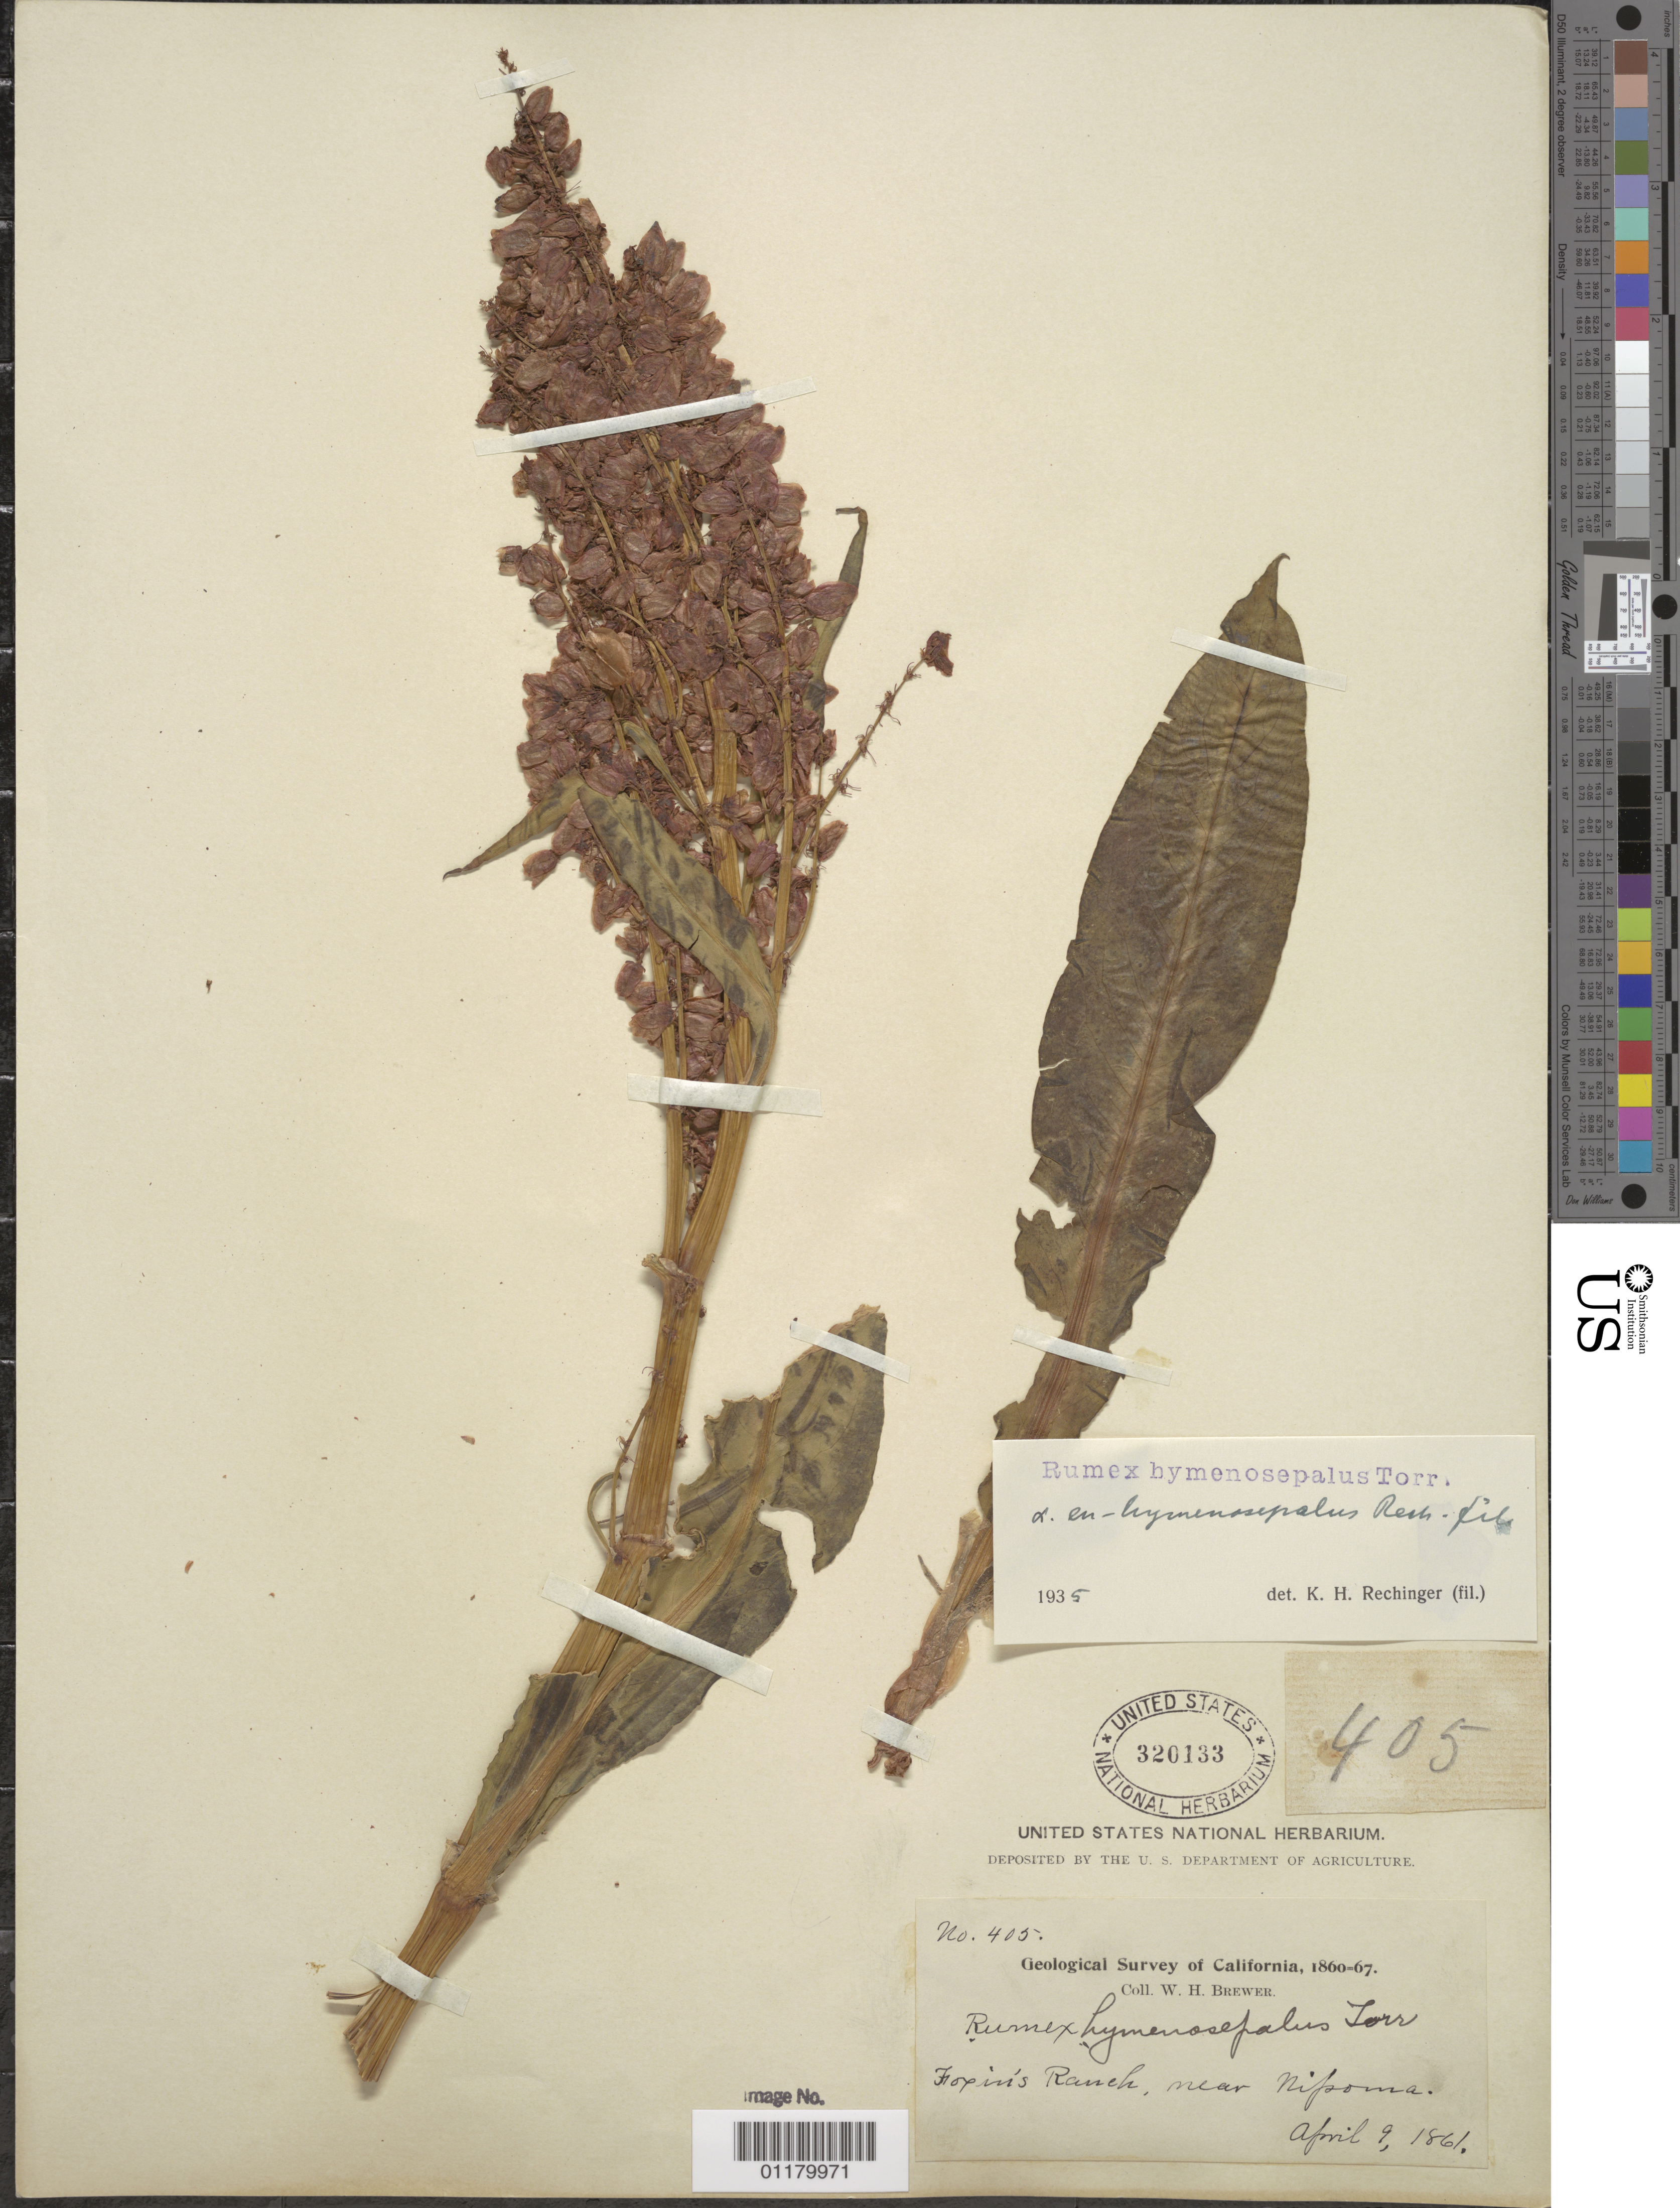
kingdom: Plantae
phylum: Tracheophyta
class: Magnoliopsida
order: Caryophyllales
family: Polygonaceae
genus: Rumex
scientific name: Rumex hymenosepalus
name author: Torr.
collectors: W. H. Brewer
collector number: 405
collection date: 1861-04-09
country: United States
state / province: California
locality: Foxin's Ranch, near Nipoma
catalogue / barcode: US 320133